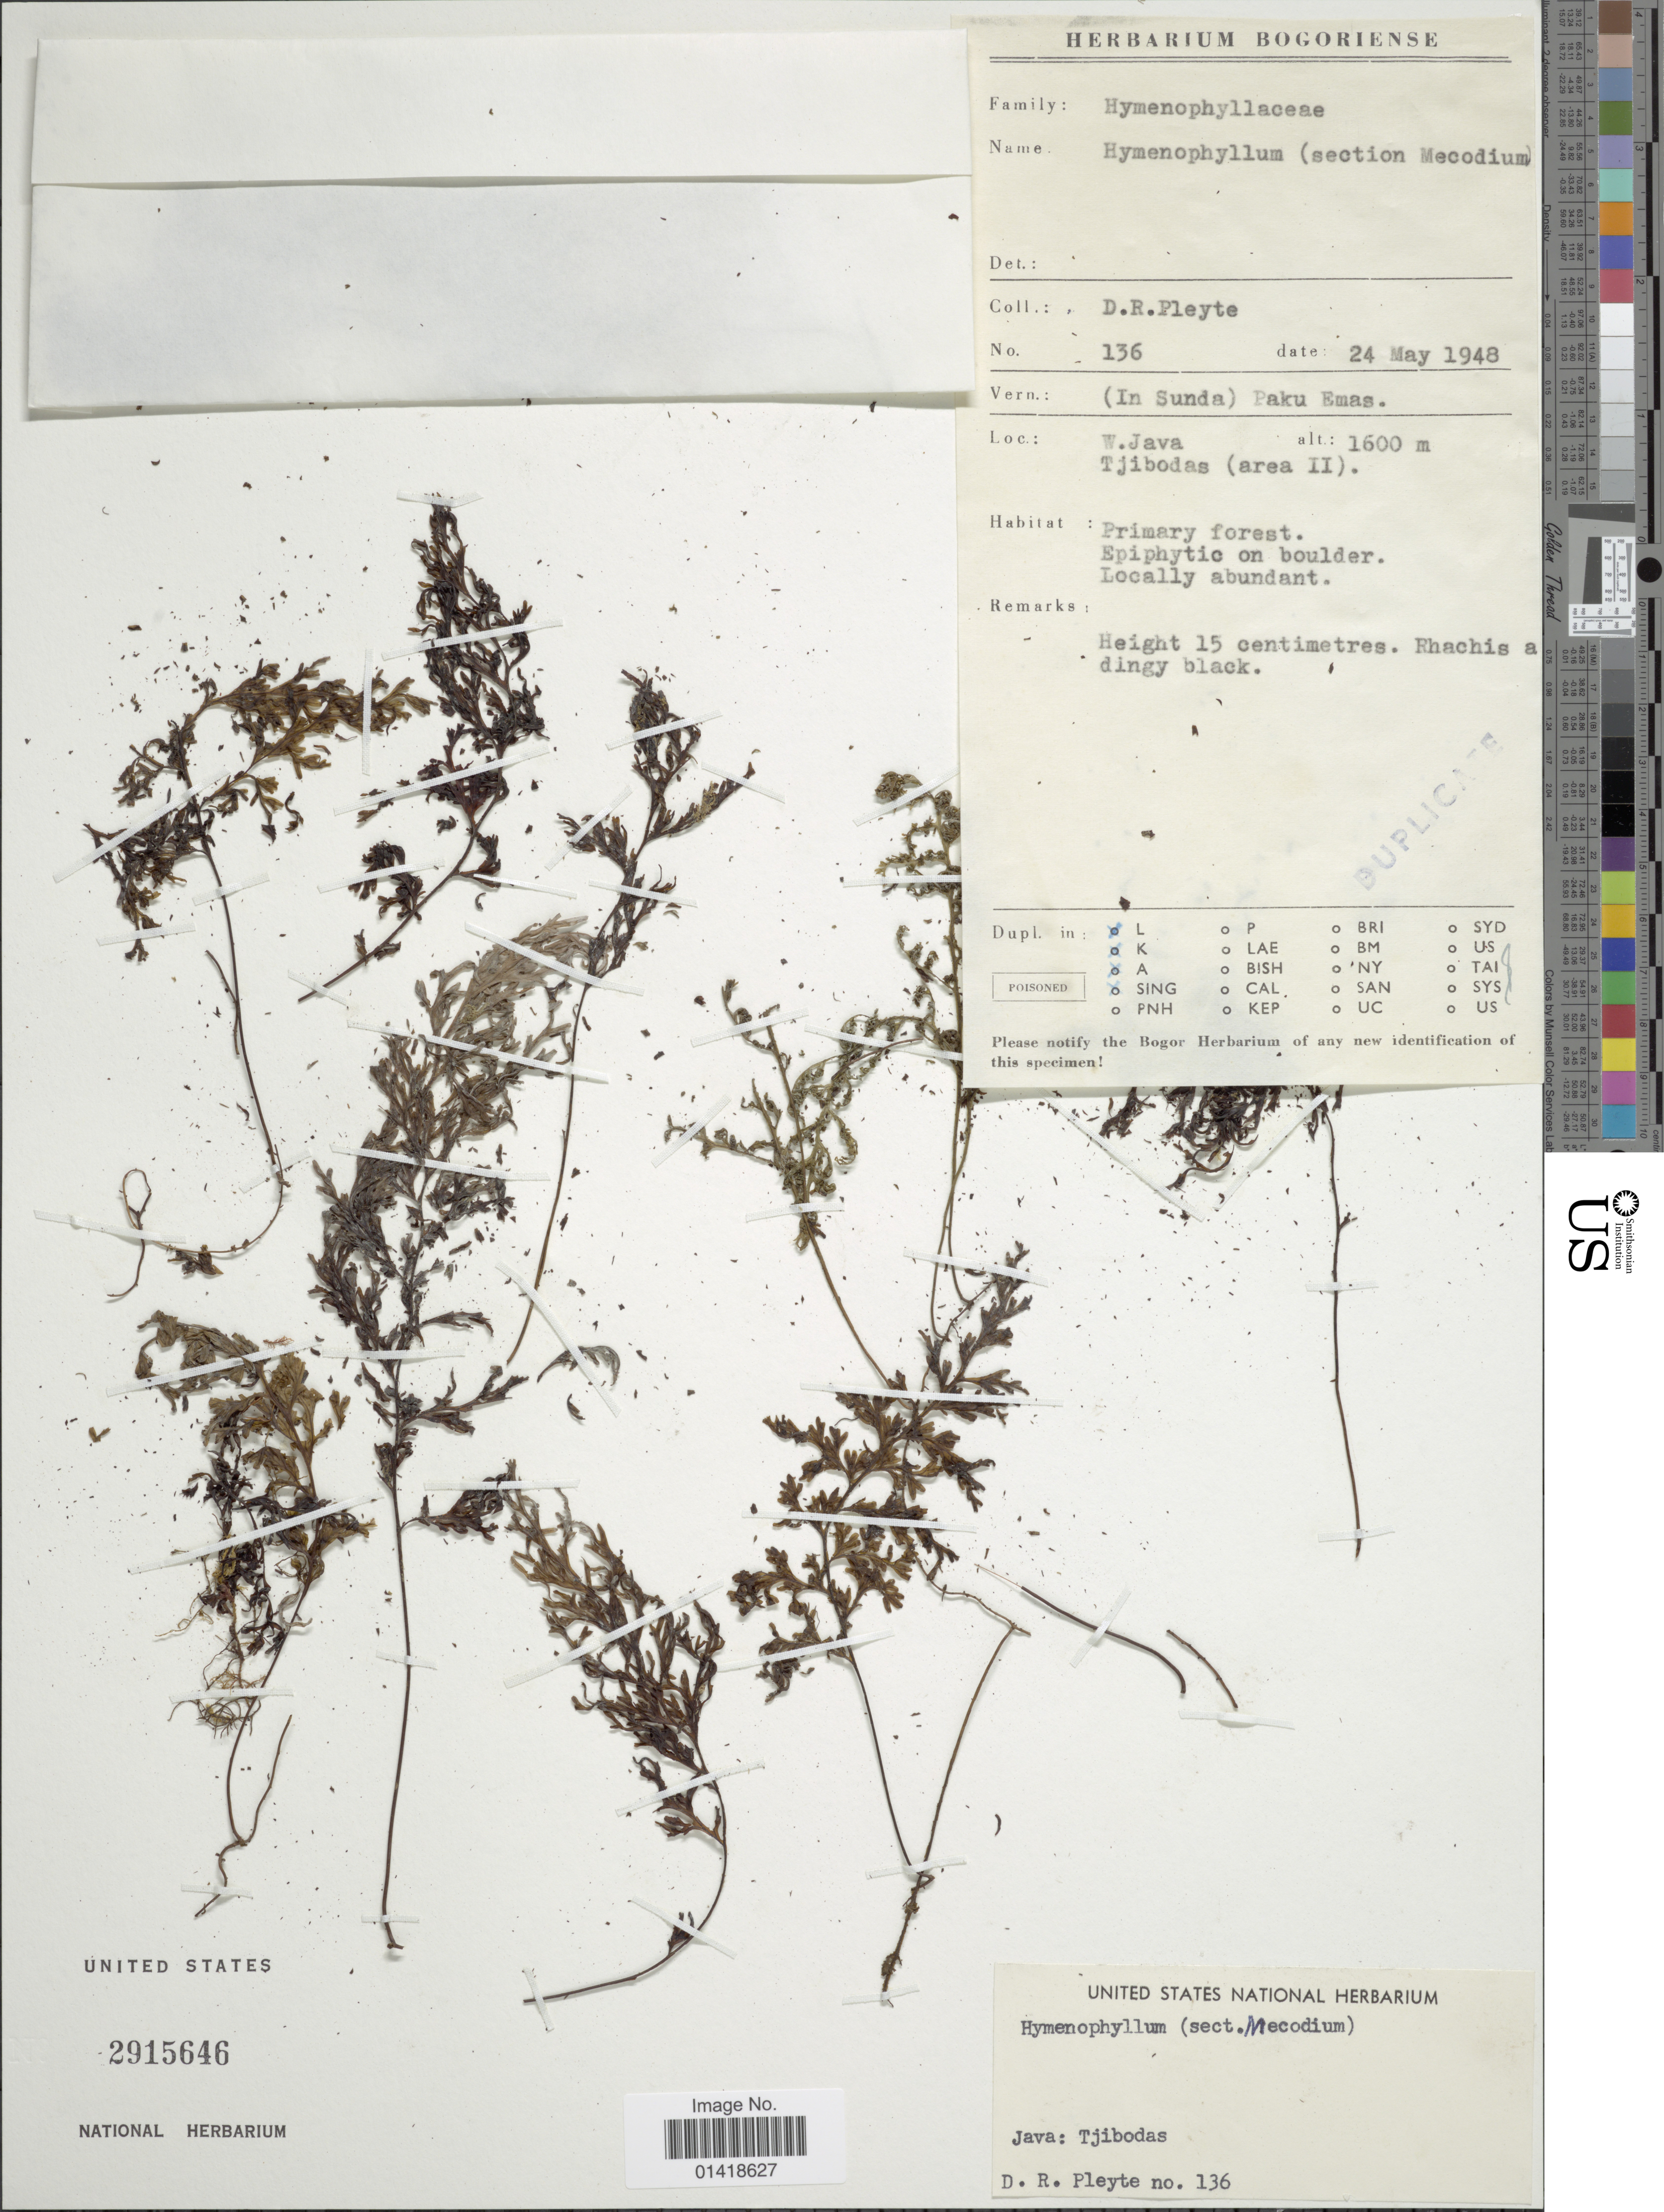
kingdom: Plantae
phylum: Tracheophyta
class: Polypodiopsida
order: Hymenophyllales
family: Hymenophyllaceae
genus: Hymenophyllum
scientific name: Hymenophyllum sp.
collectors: D. Pleyte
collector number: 136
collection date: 1948-05-24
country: Indonesia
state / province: Java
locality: Tjibodas. W. Java, (area II)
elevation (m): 1600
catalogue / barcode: US 2915646